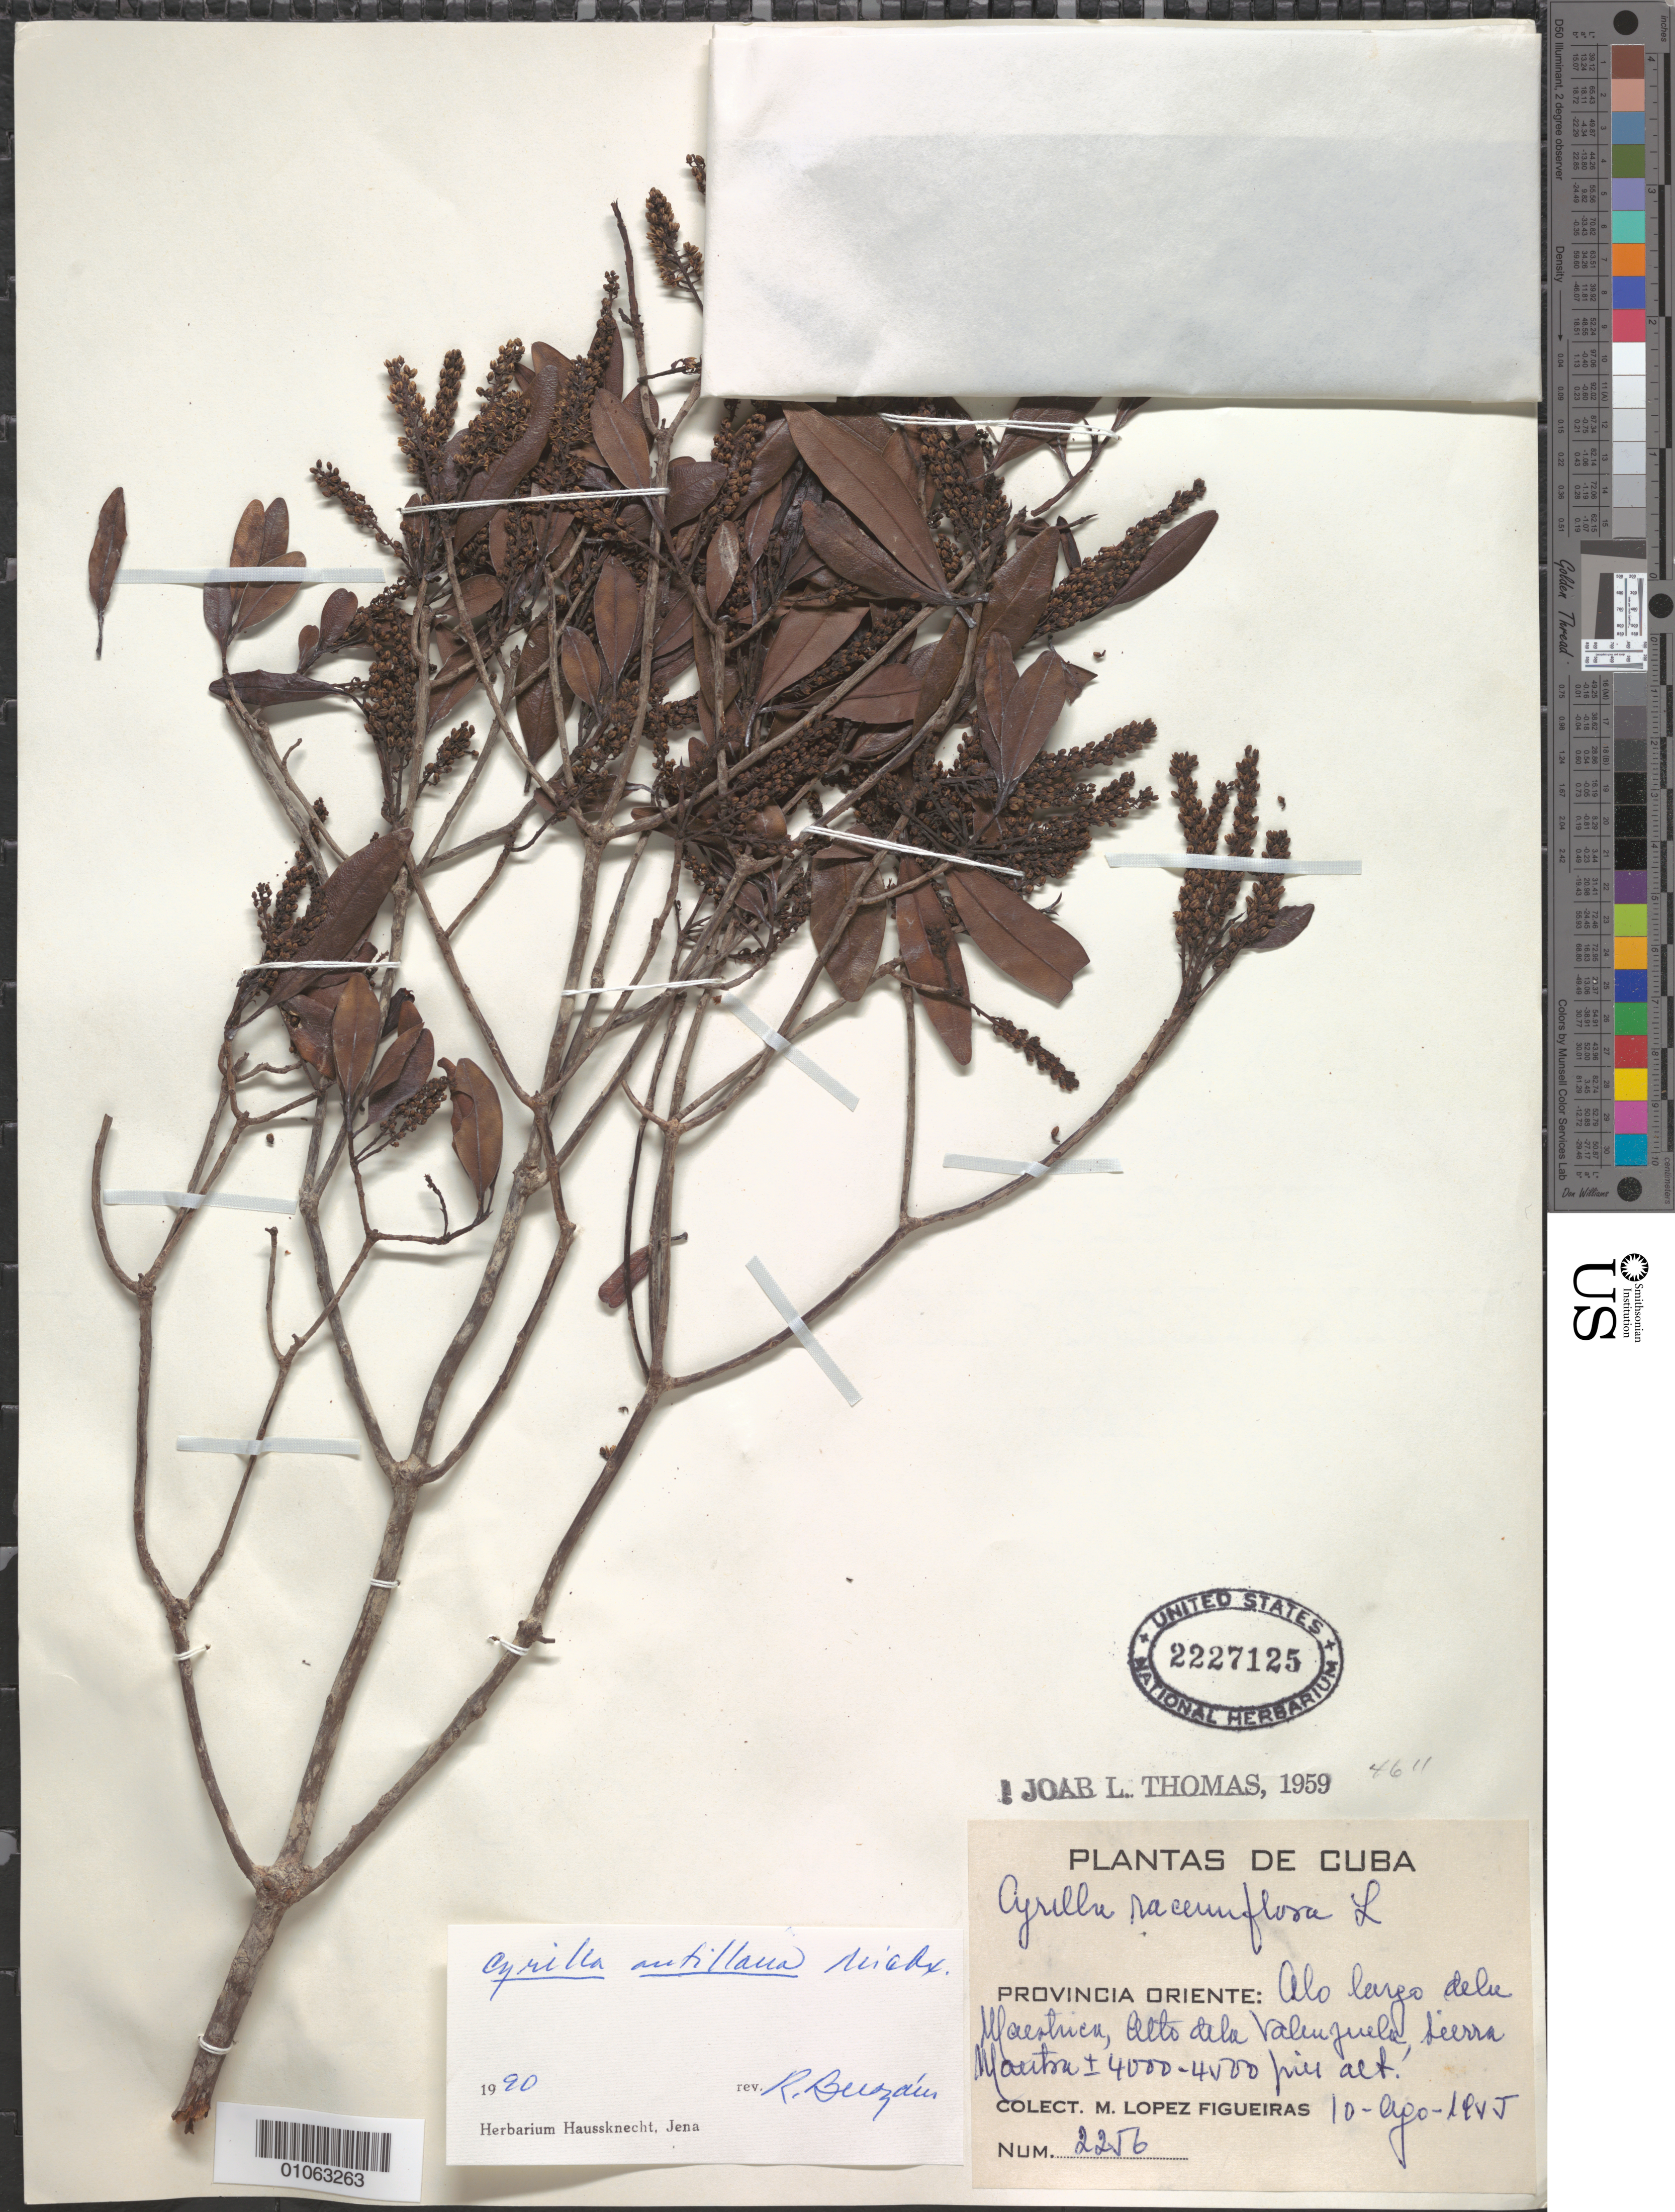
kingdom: Plantae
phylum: Tracheophyta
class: Magnoliopsida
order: Ericales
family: Cyrillaceae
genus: Cyrilla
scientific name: Cyrilla antillana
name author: Michx.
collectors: M. López Figueiras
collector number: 2256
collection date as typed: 10 Aug 1945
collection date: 1945-08-10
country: Cuba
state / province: Oriente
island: Cuba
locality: A lo largo de la Maestrica, Alto de Valenzuela, Sierra Maestra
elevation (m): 1219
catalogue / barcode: US 2227125